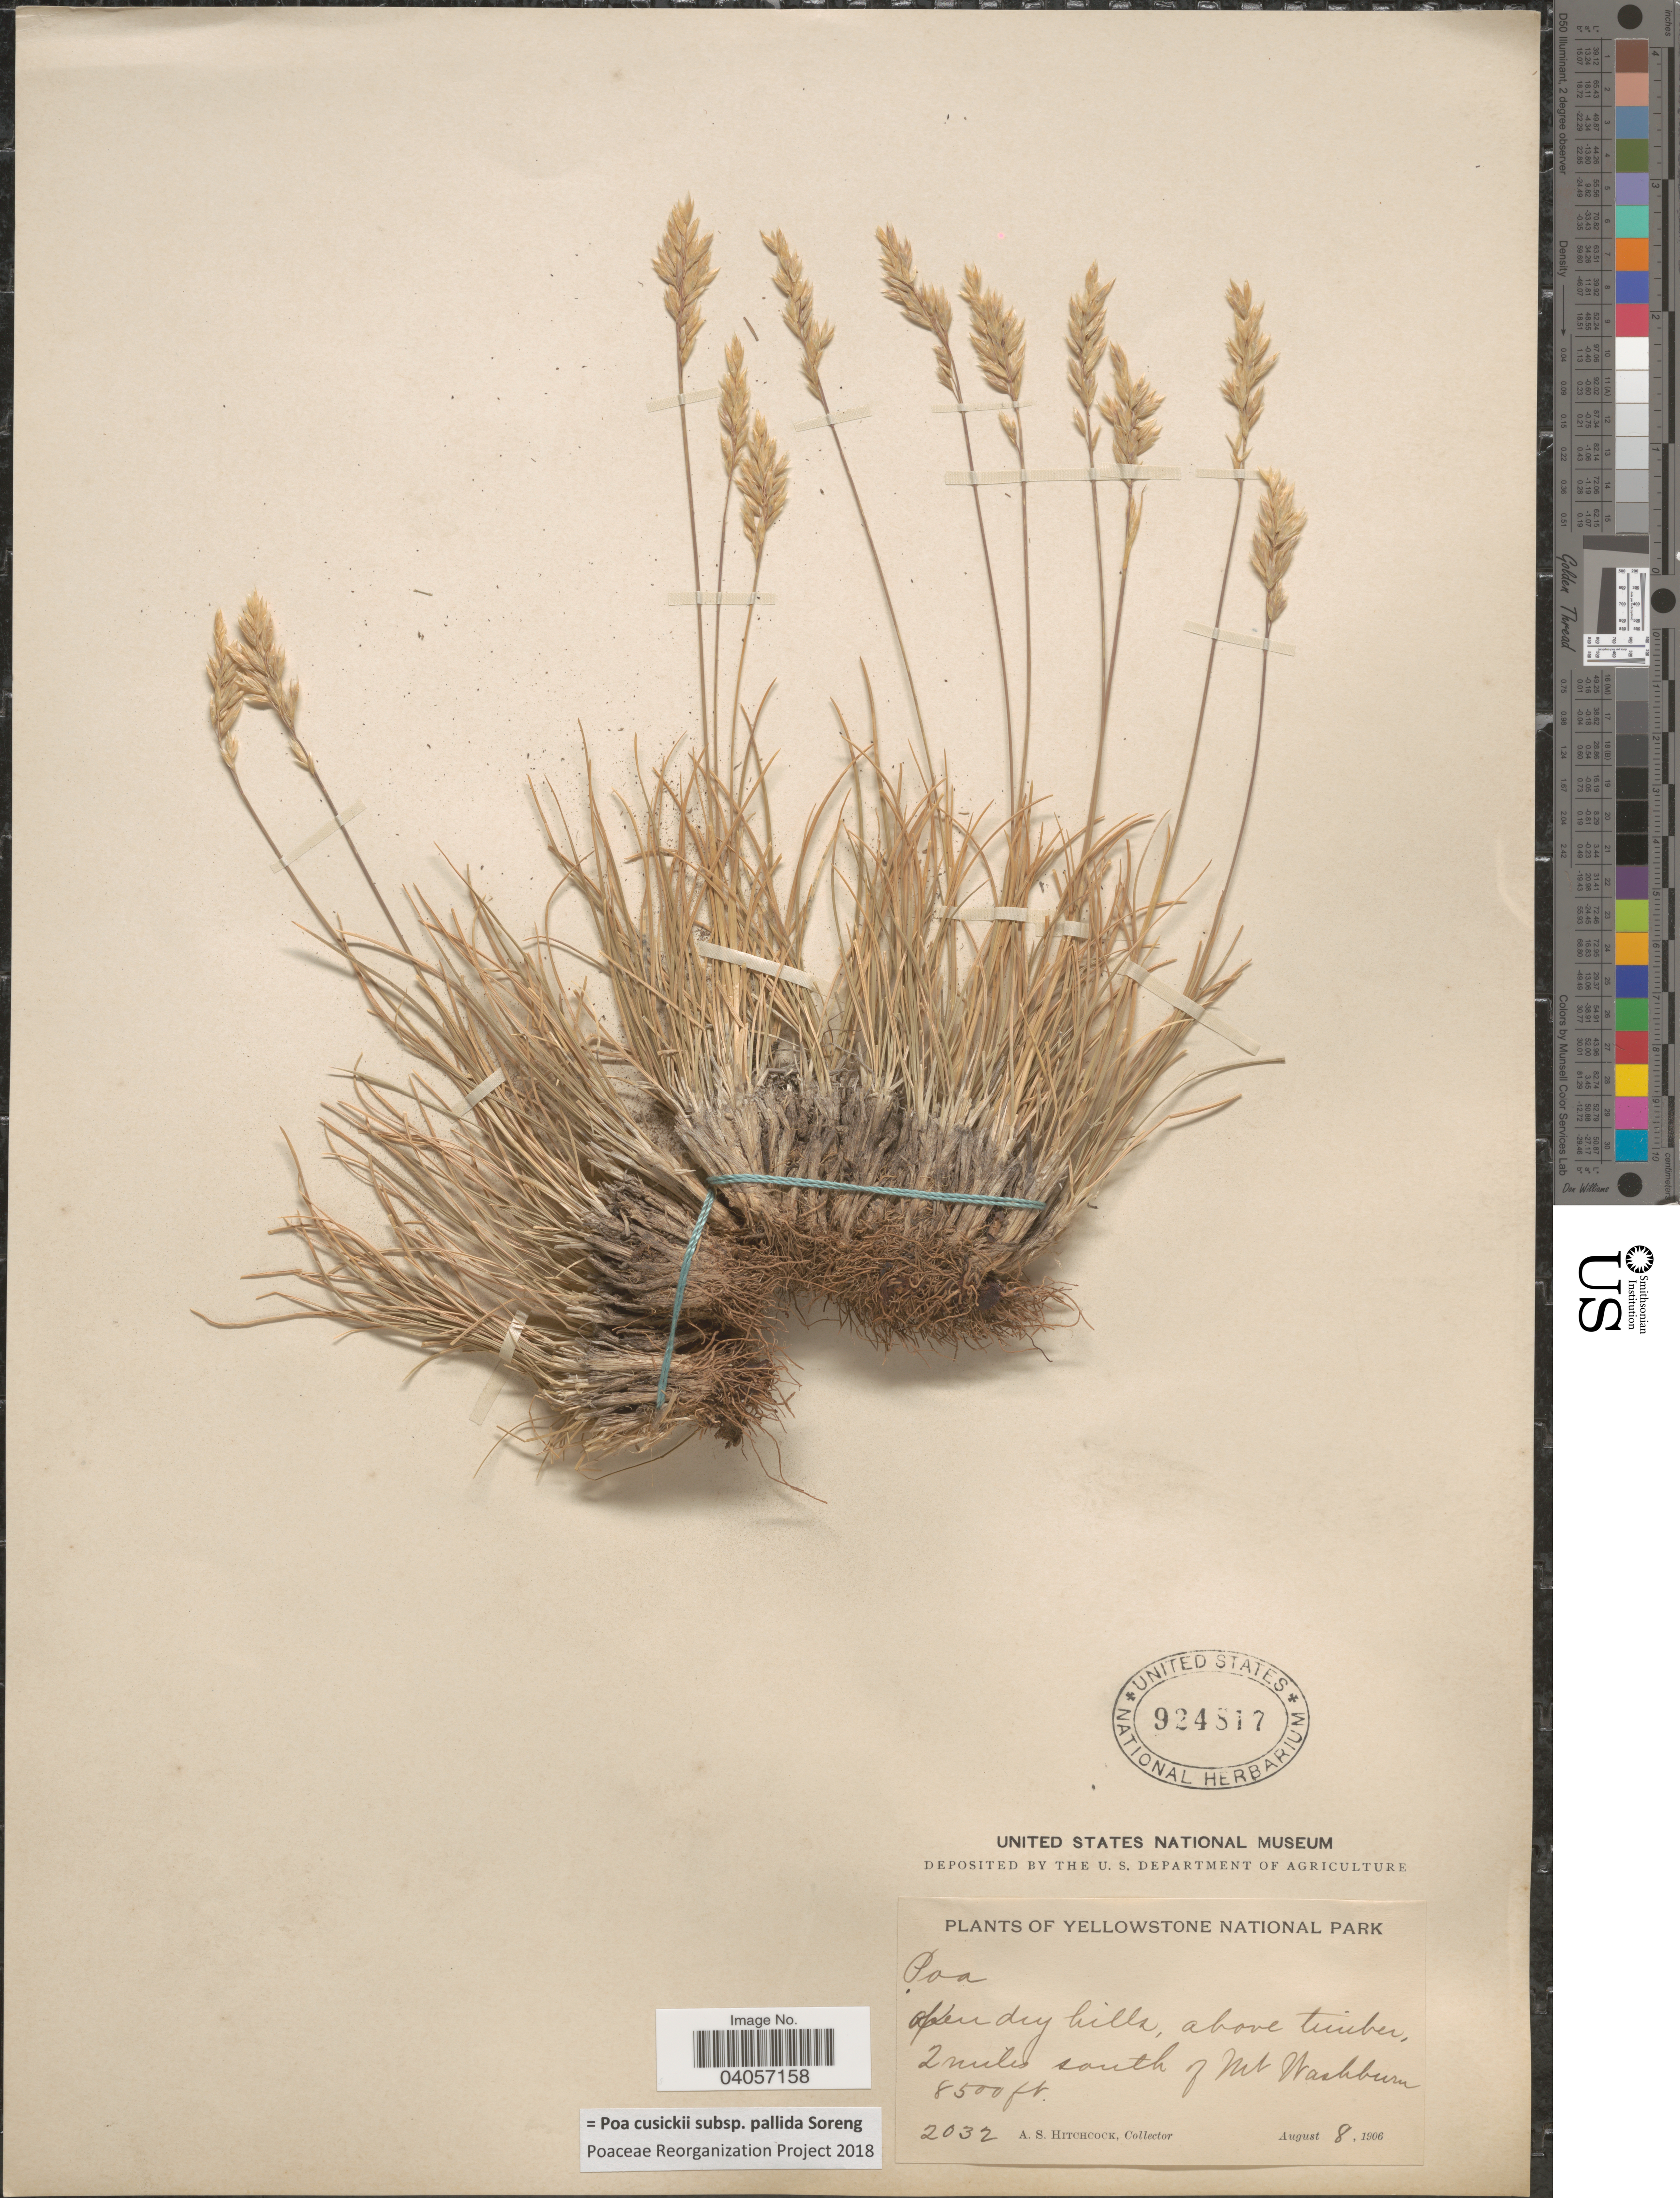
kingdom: Plantae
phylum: Tracheophyta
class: Liliopsida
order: Poales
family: Poaceae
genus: Poa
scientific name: Poa cusickii subsp. pallida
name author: Soreng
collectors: A. S. Hitchcock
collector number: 2032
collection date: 1906-08-08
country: United States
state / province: Wyoming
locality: Yellowstone National Park. Above timber, 2 miles south of Mt. Washburn.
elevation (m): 2591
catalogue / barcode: US 924817